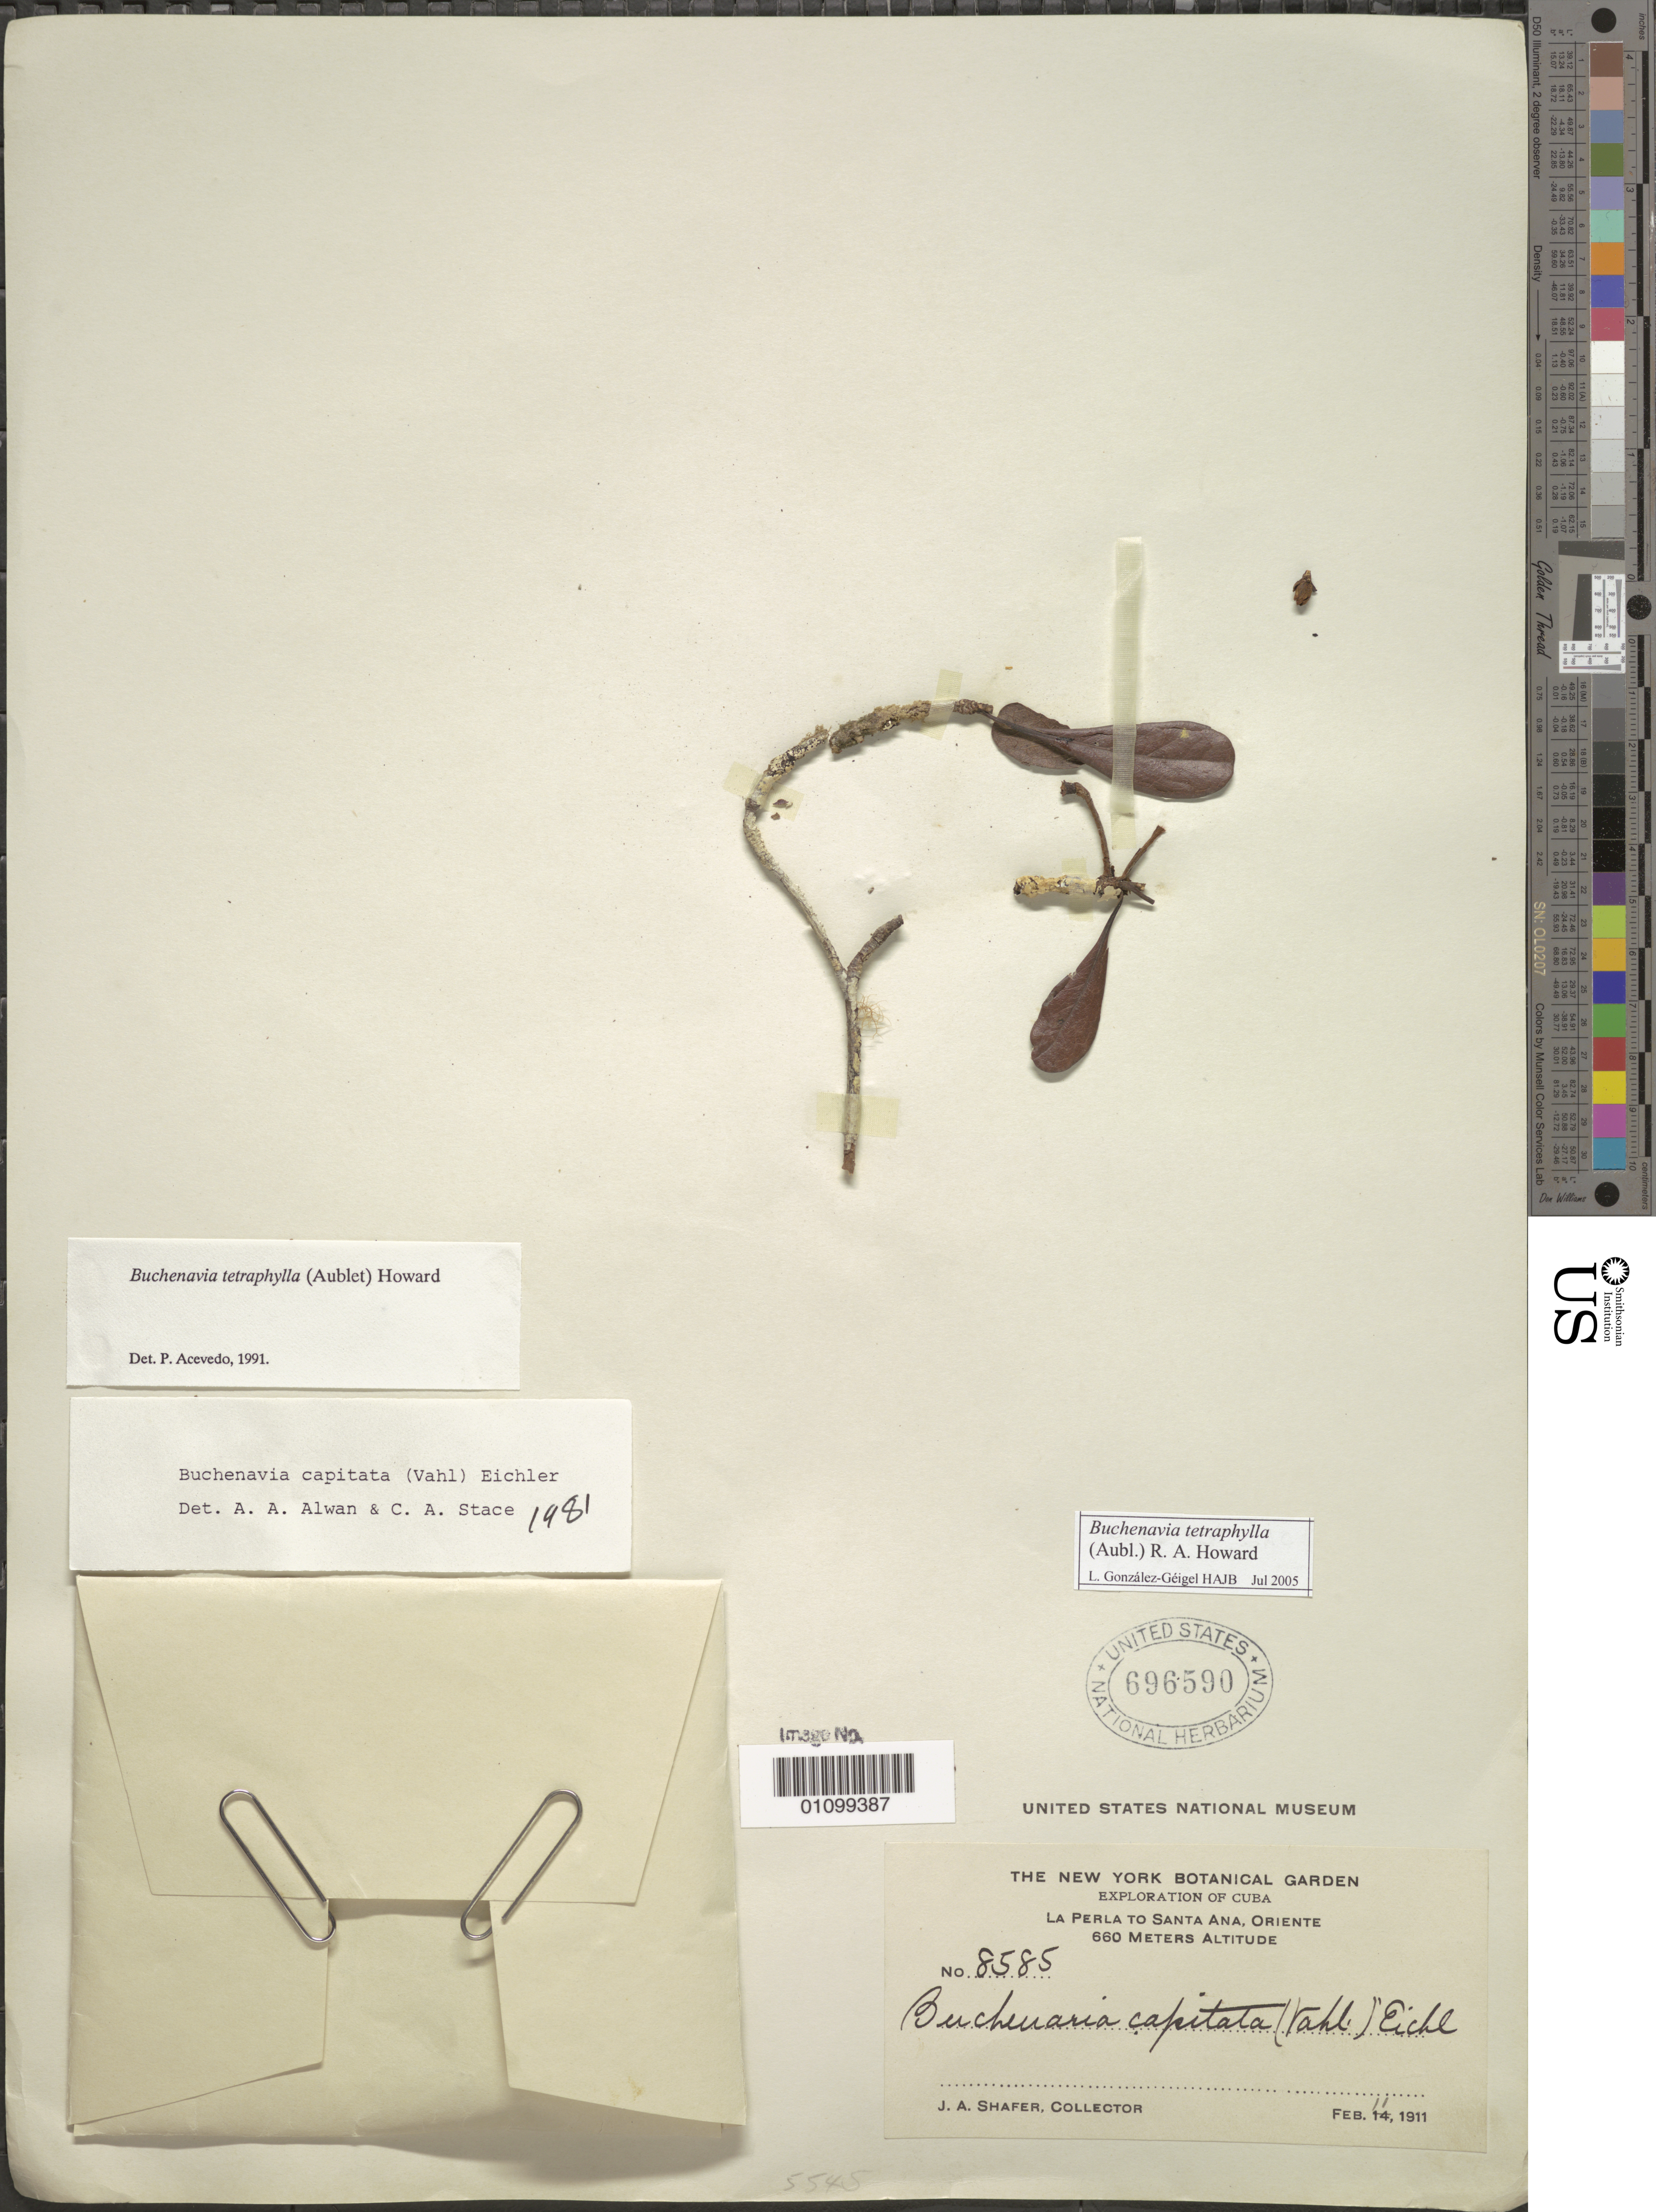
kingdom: Plantae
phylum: Tracheophyta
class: Magnoliopsida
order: Myrtales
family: Combretaceae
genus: Terminalia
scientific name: Terminalia tetraphylla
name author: (Aubl.) Gere & Boatwr.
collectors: J. A. Shafer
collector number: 8585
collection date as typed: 11 Feb 1911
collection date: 1911-02-11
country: Cuba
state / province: Oriente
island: Cuba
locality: La Perla to Santa Ana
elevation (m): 660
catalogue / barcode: US 696590